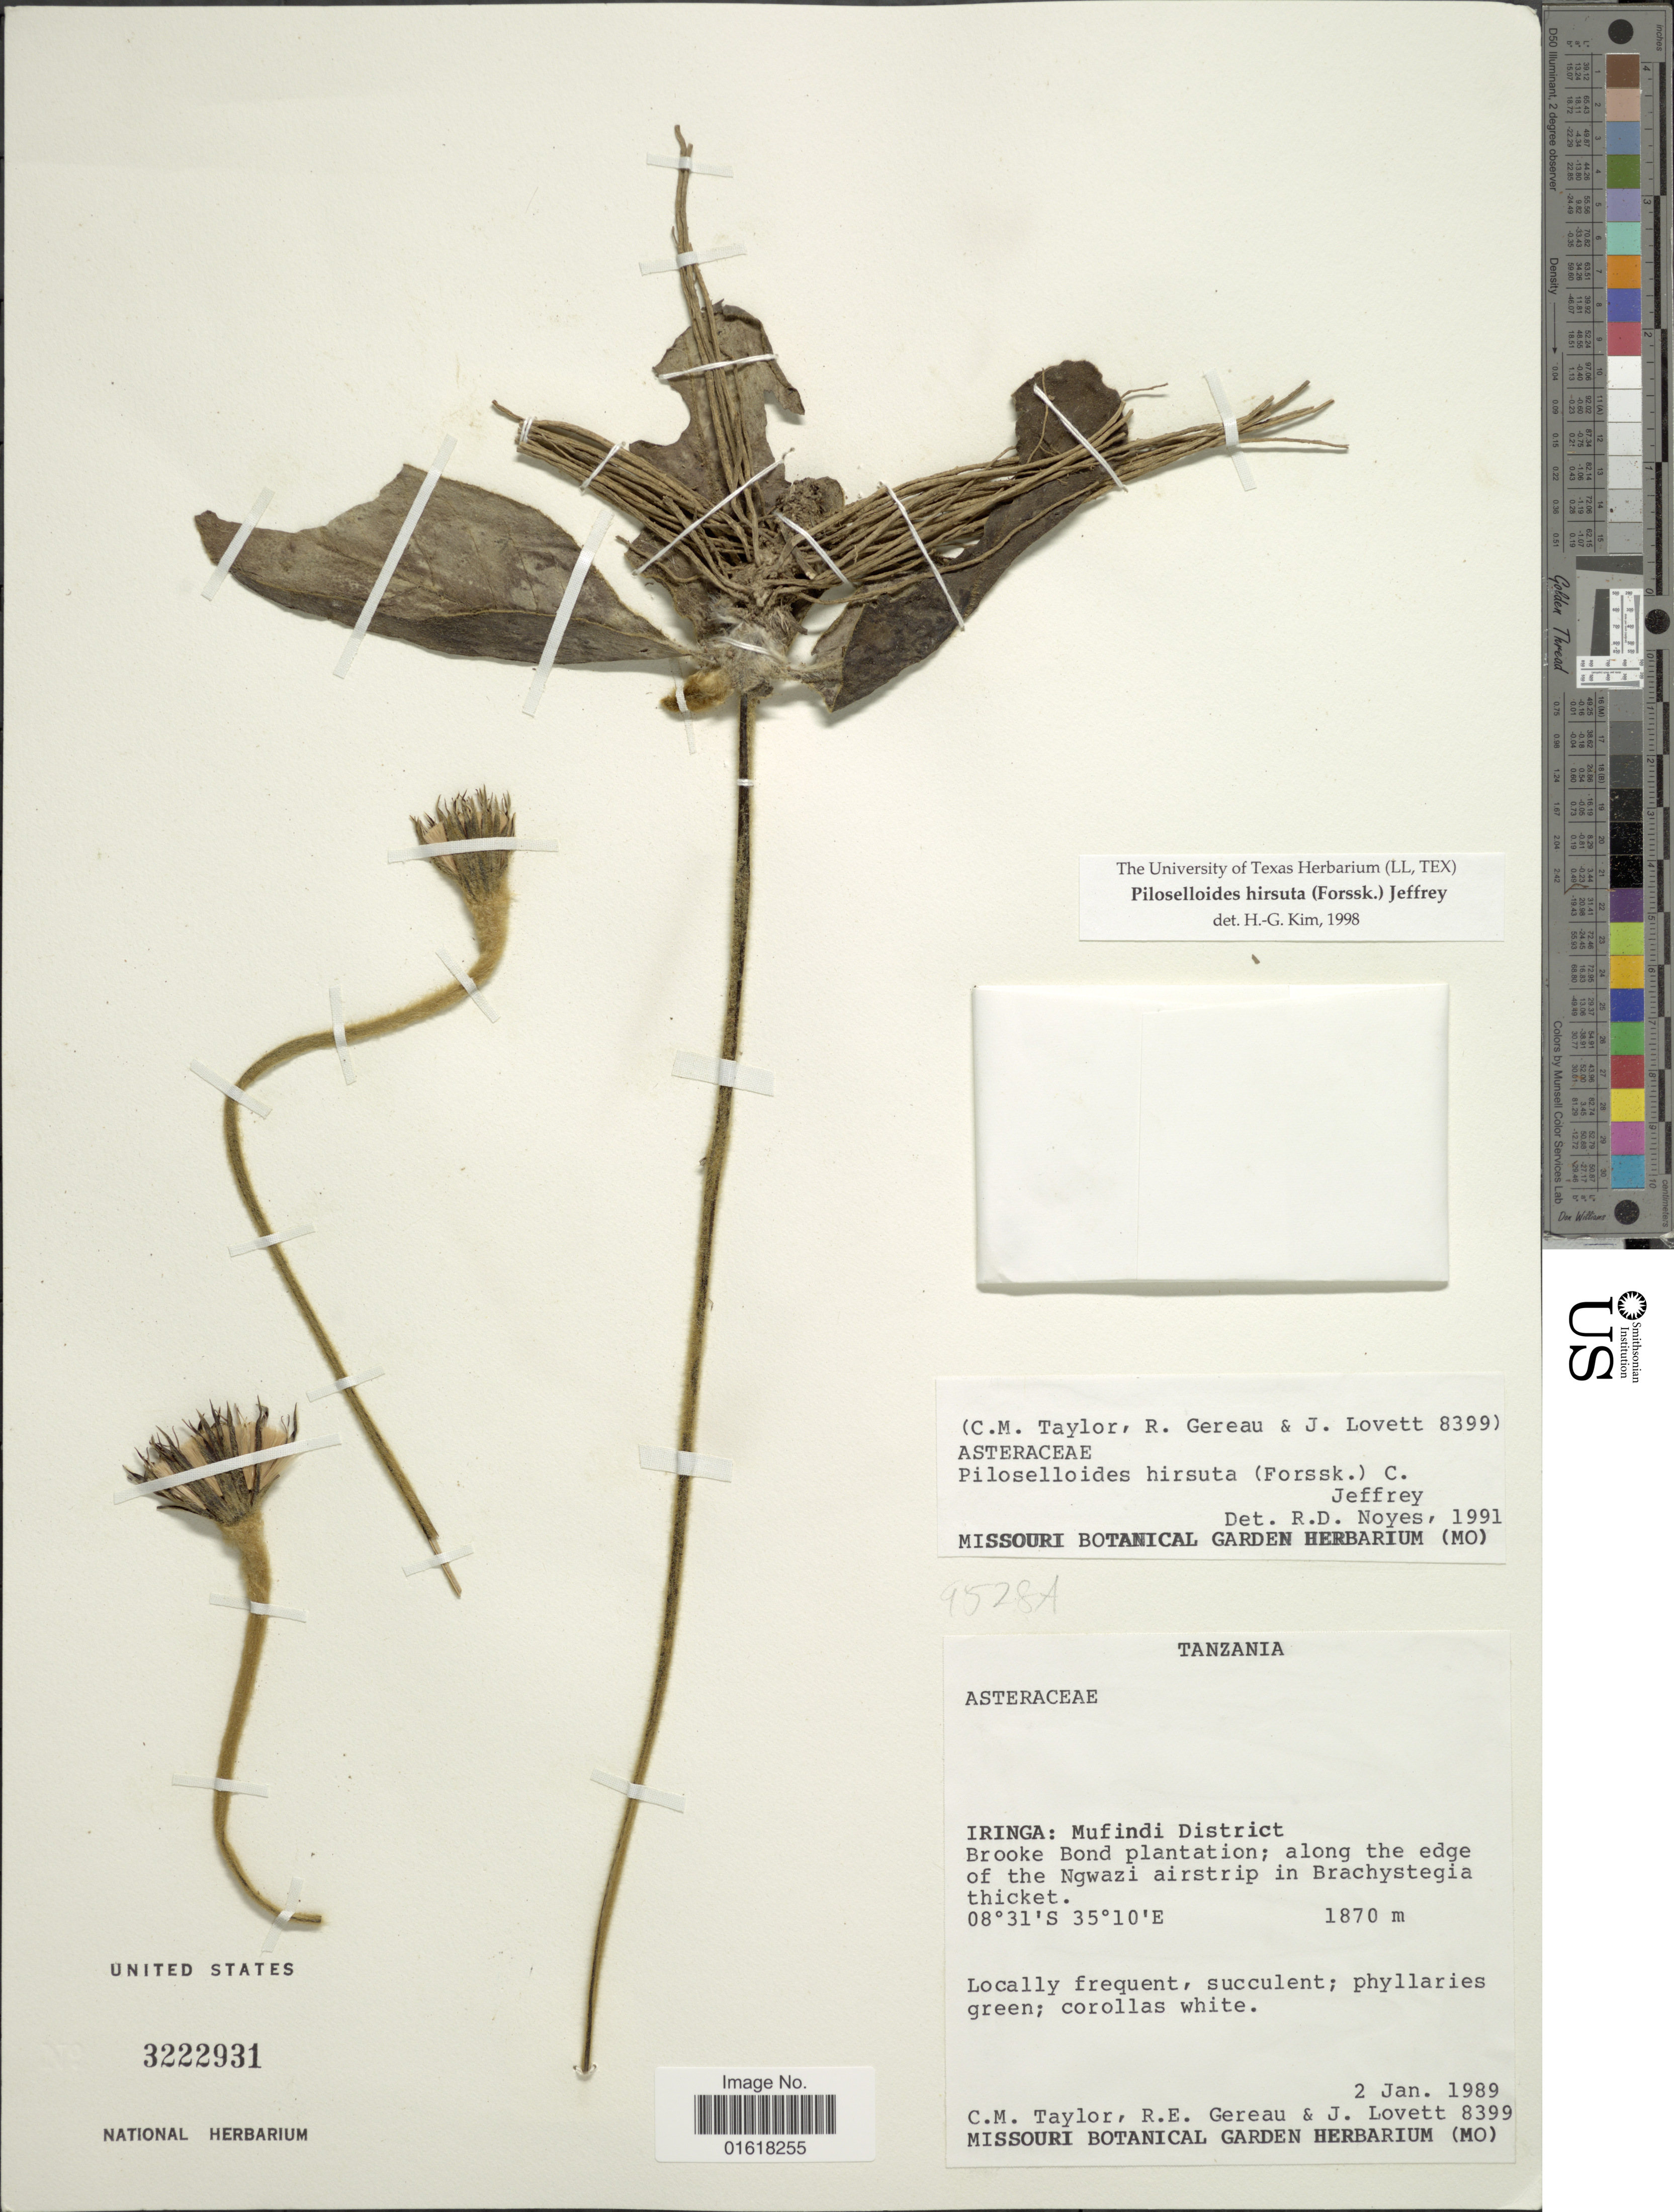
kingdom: Plantae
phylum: Tracheophyta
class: Magnoliopsida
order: Asterales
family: Asteraceae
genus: Piloselloides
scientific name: Piloselloides hirsuta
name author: (Forssk.) C. Jeffrey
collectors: C. M. Taylor, R. Gereau & J. Lovett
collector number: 8399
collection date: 1989-01-02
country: Tanzania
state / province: Iringa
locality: Mufindi District. Brooke Bond plantation; along the edge of the Ngwazi airstrip in Brachystegia thicket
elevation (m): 1870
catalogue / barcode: US 3222931